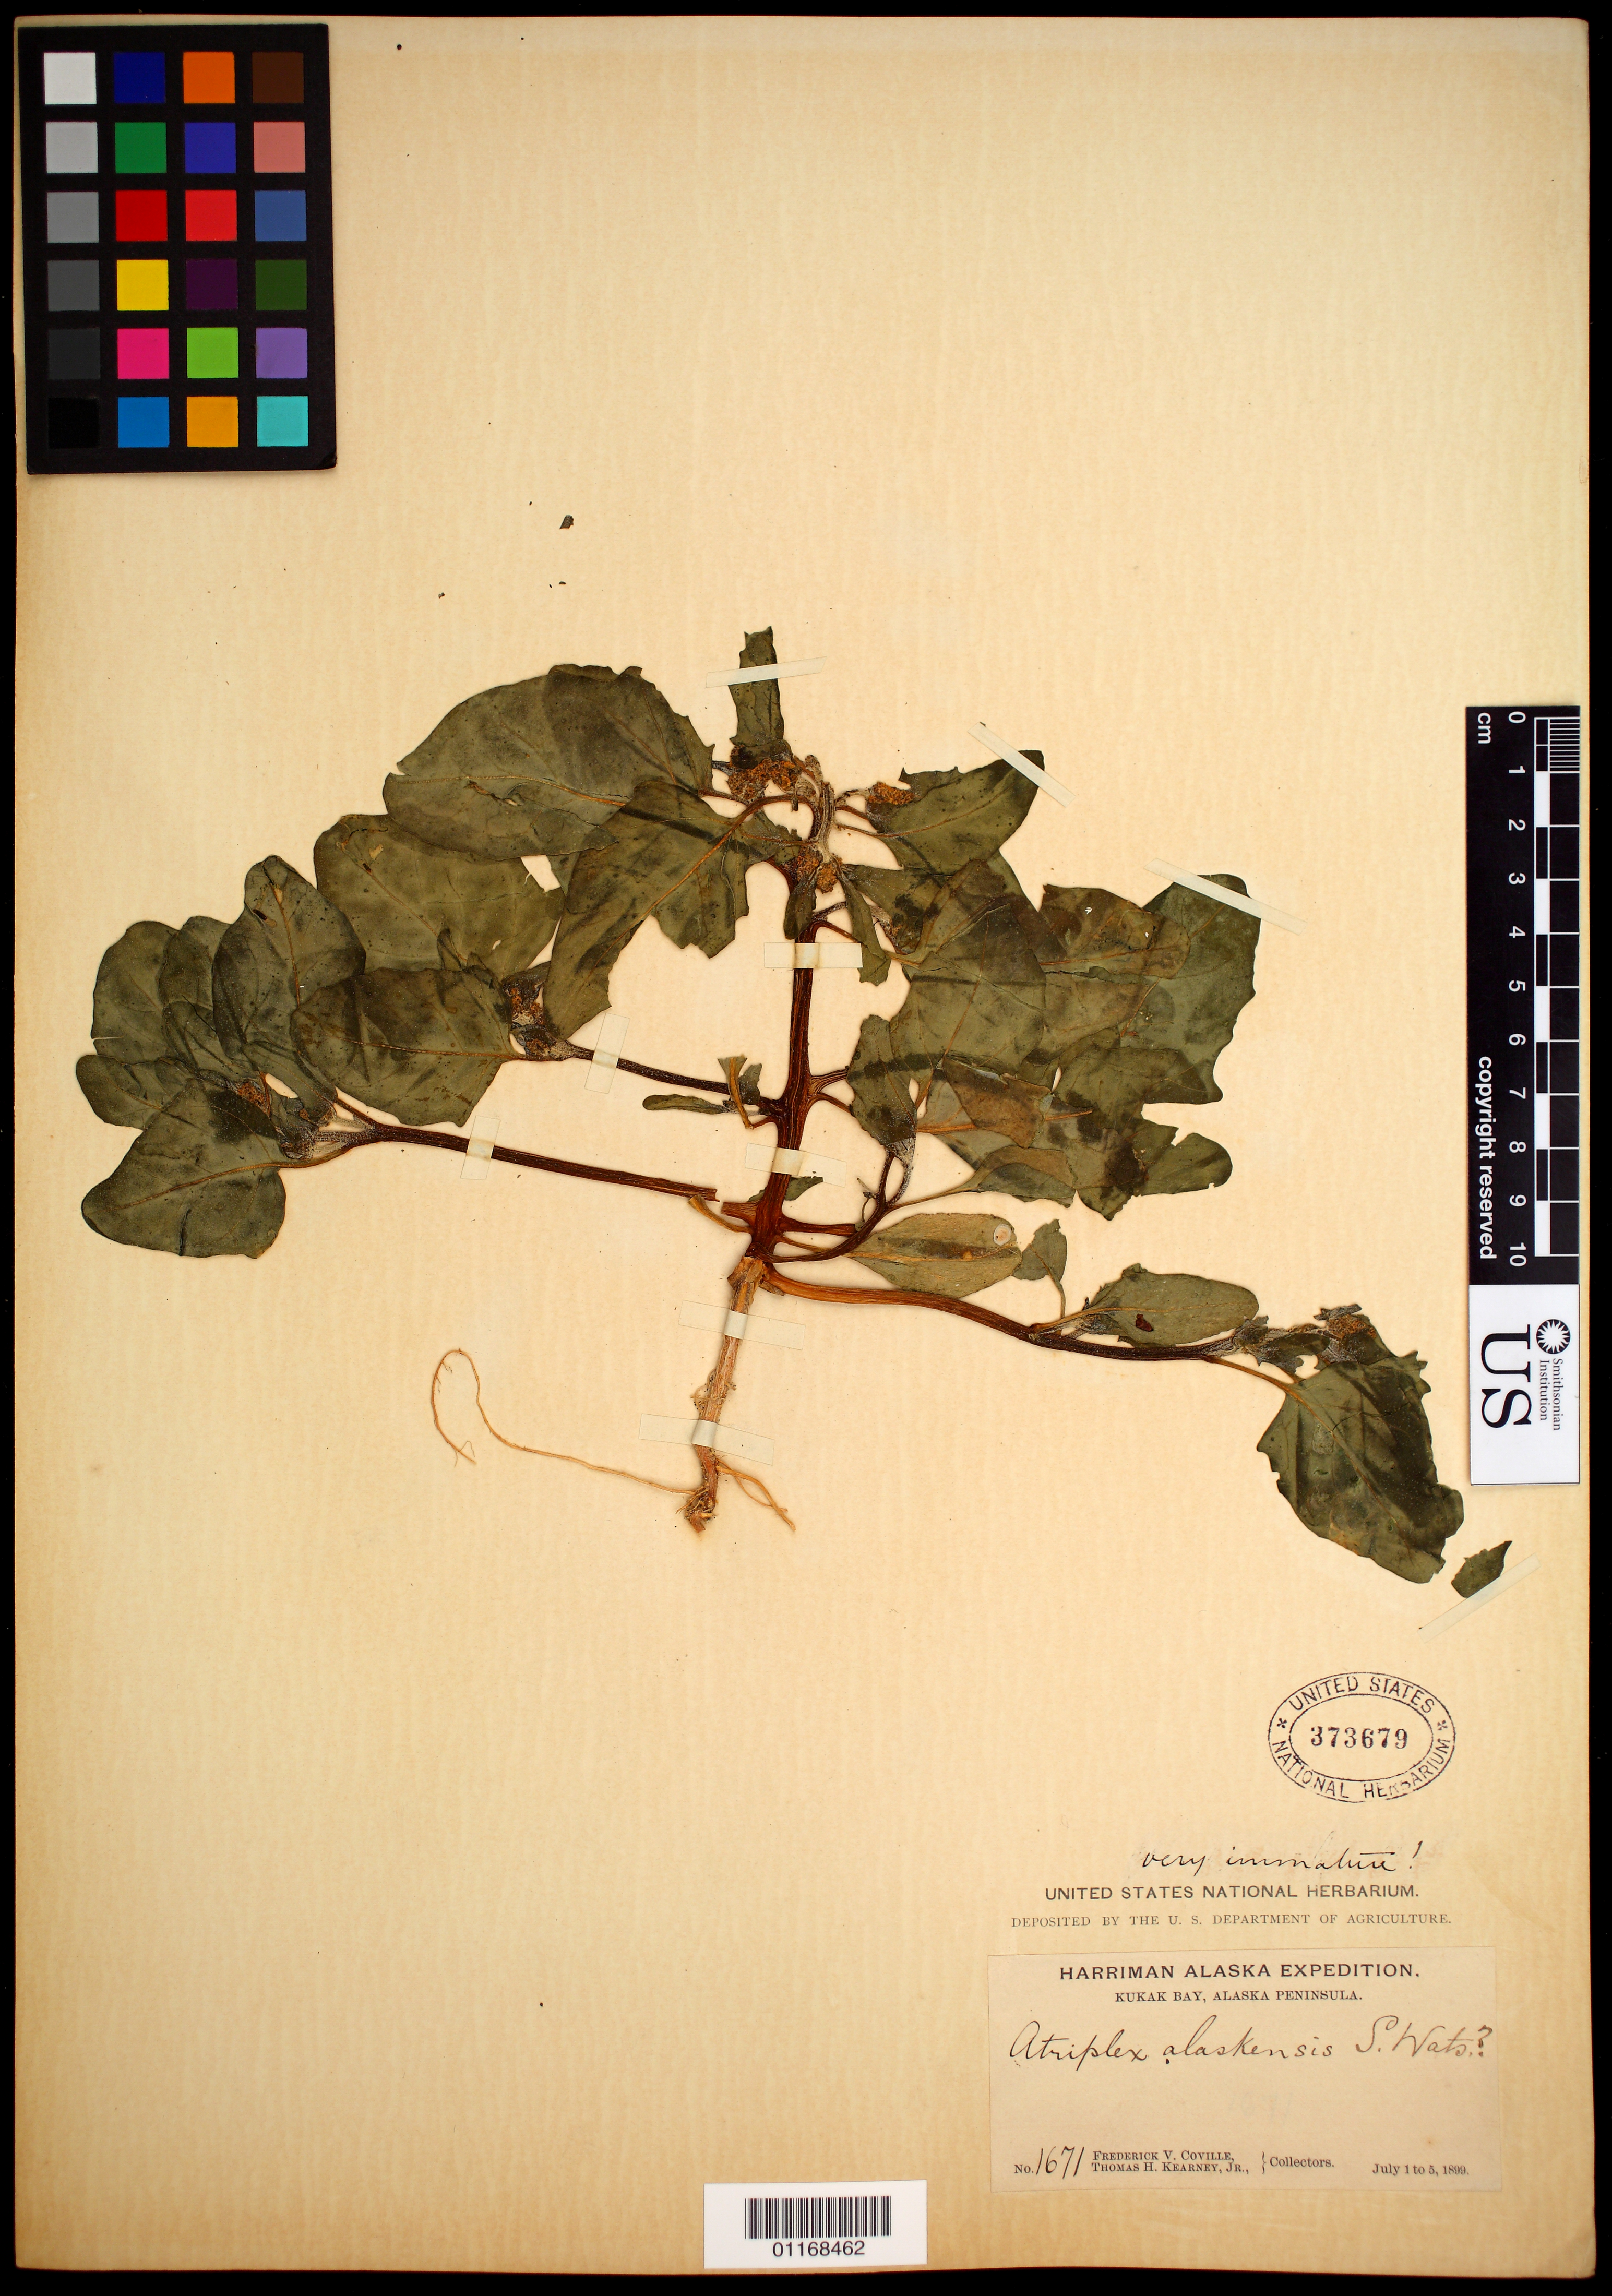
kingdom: Plantae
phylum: Tracheophyta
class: Magnoliopsida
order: Caryophyllales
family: Amaranthaceae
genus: Atriplex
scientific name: Atriplex alaskensis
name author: S. Watson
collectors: F. V. Coville & T. H. Kearney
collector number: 1671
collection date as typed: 01 Jul 1899 to 05 Jul 1899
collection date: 1899-07-01/1899-07-05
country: United States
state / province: Alaska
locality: Kukak Bay, Alaska Peninsula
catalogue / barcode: US 373679